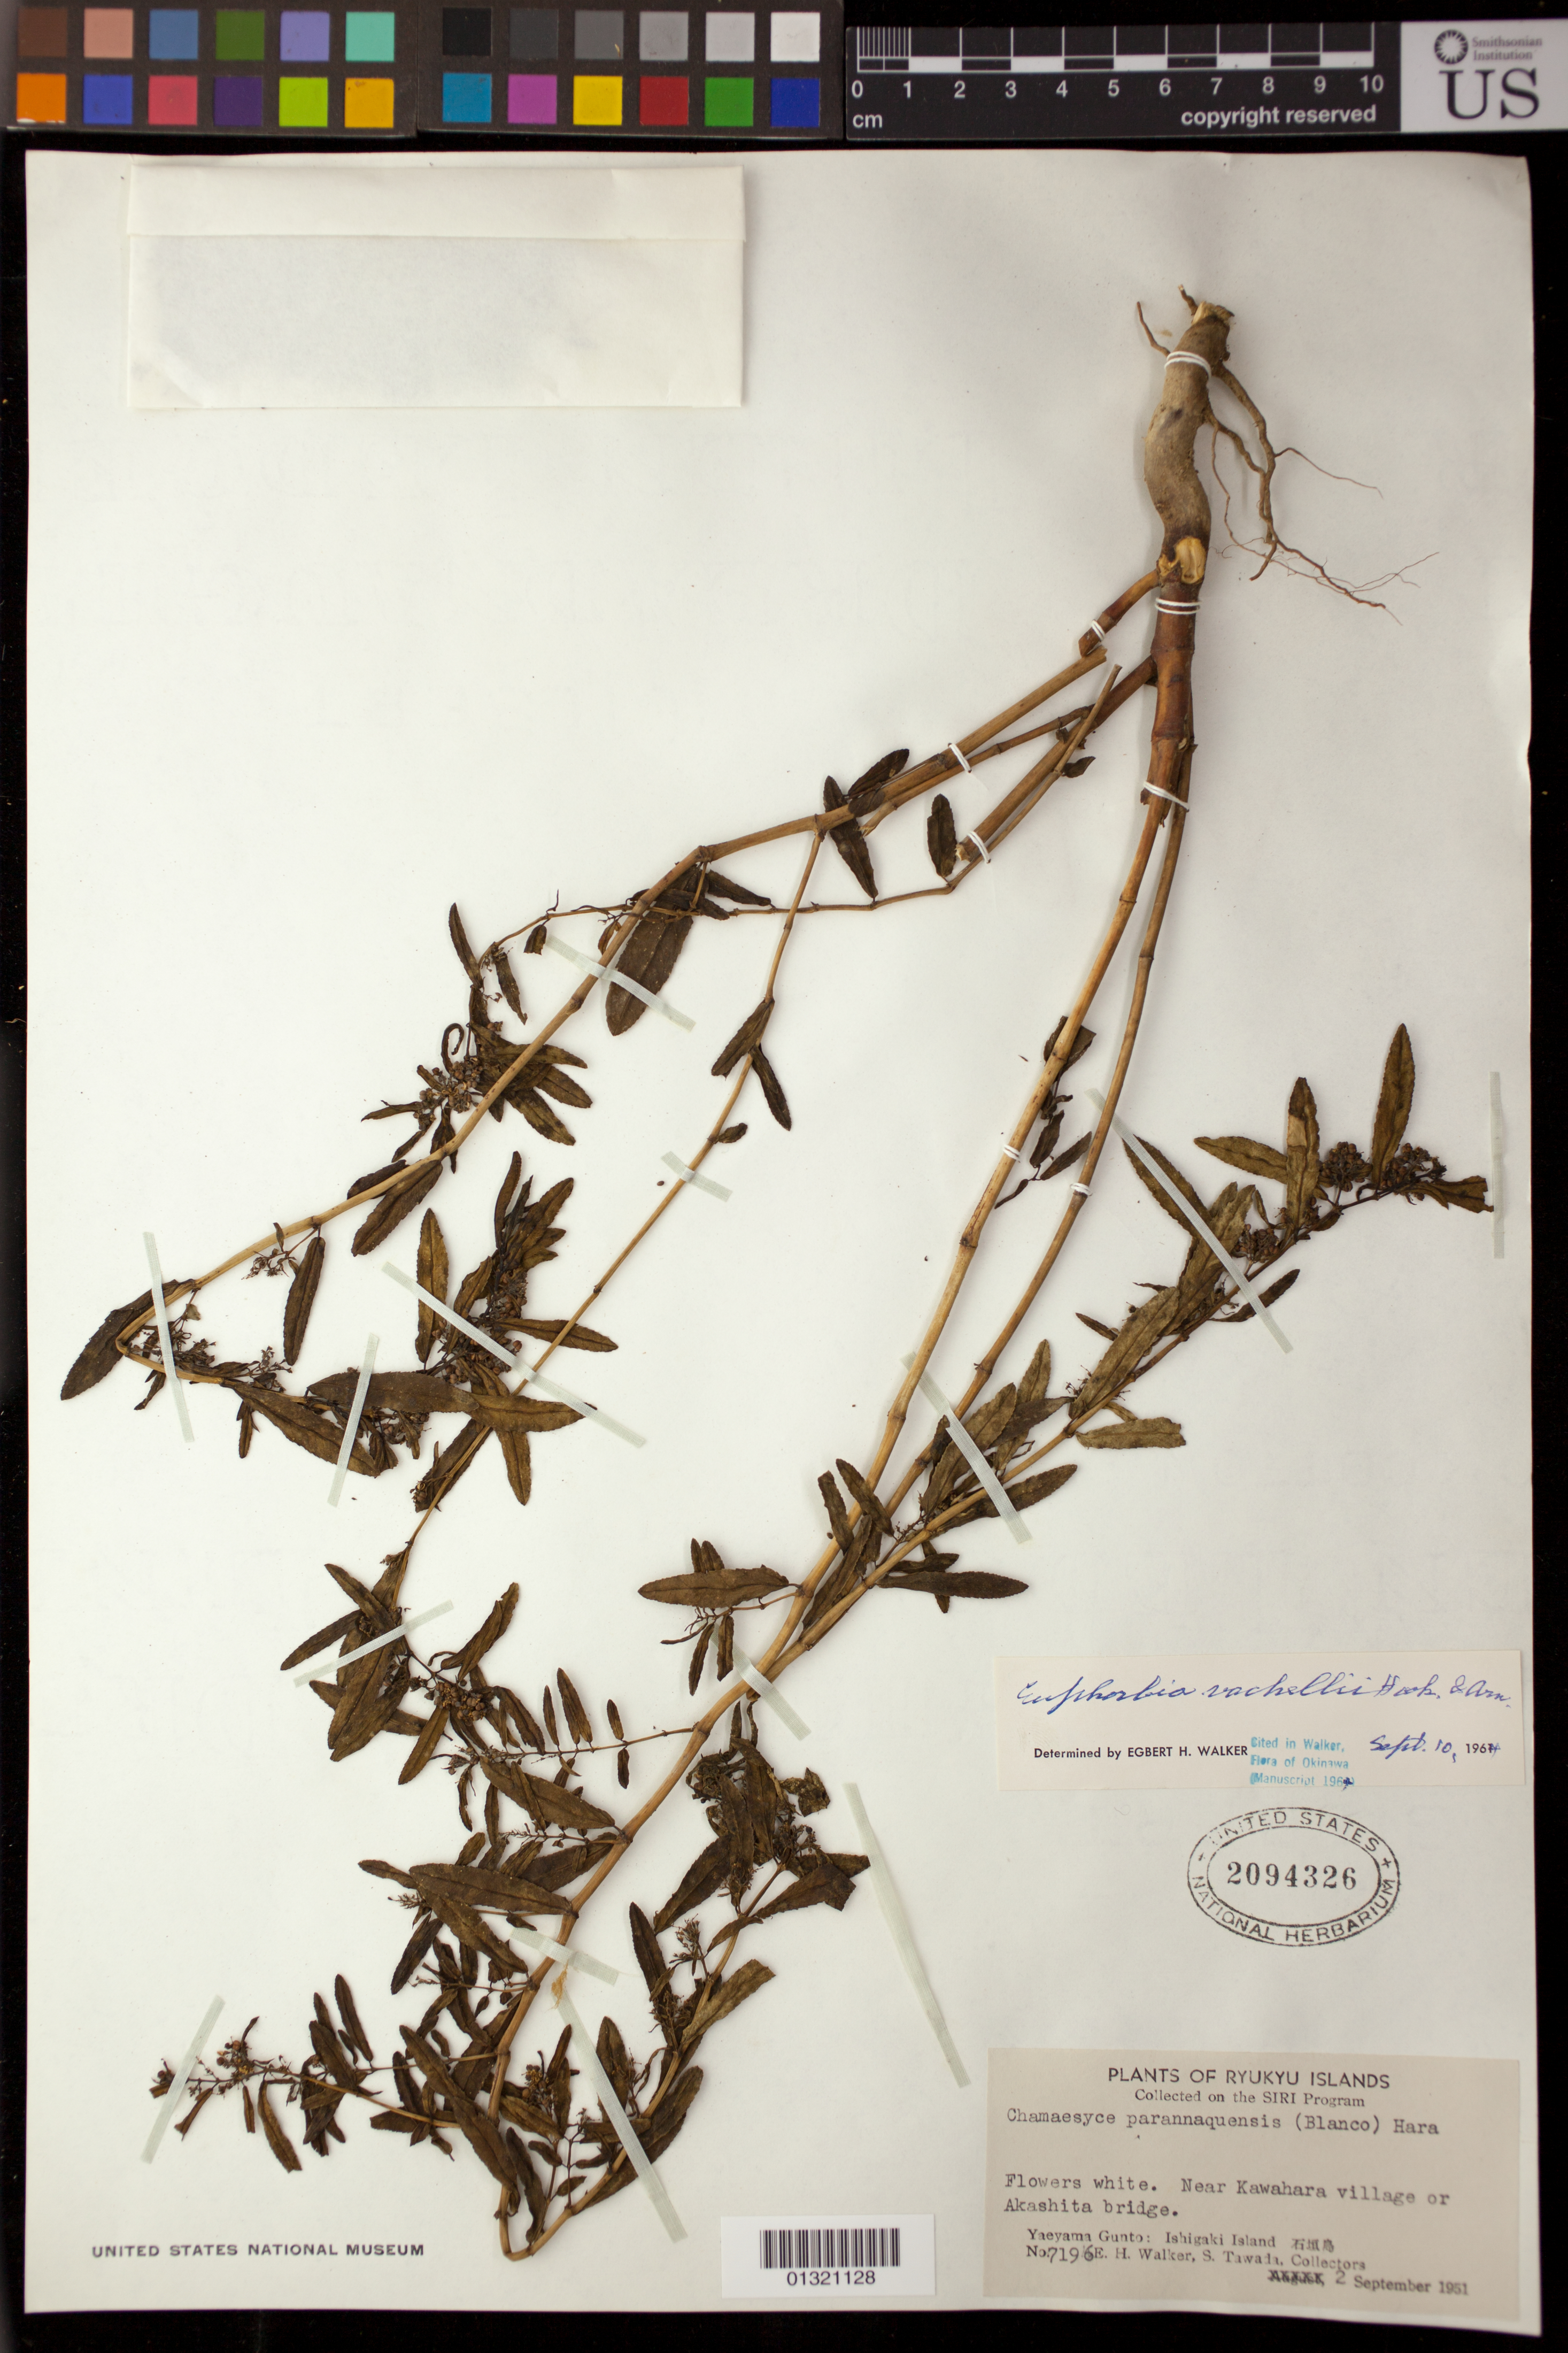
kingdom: Plantae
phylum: Tracheophyta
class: Magnoliopsida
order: Malpighiales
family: Euphorbiaceae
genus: Euphorbia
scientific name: Euphorbia bifida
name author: Hook. & Arn.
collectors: E. H. Walker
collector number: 7196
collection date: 1951-09-02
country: Japan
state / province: Okinawa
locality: Near Kawahara village or Akashita bridge., Yaeyama Gunto [Yaeyama-rettō]: Ishigaki [Ishigaki-jima] Island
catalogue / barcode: US 2094326